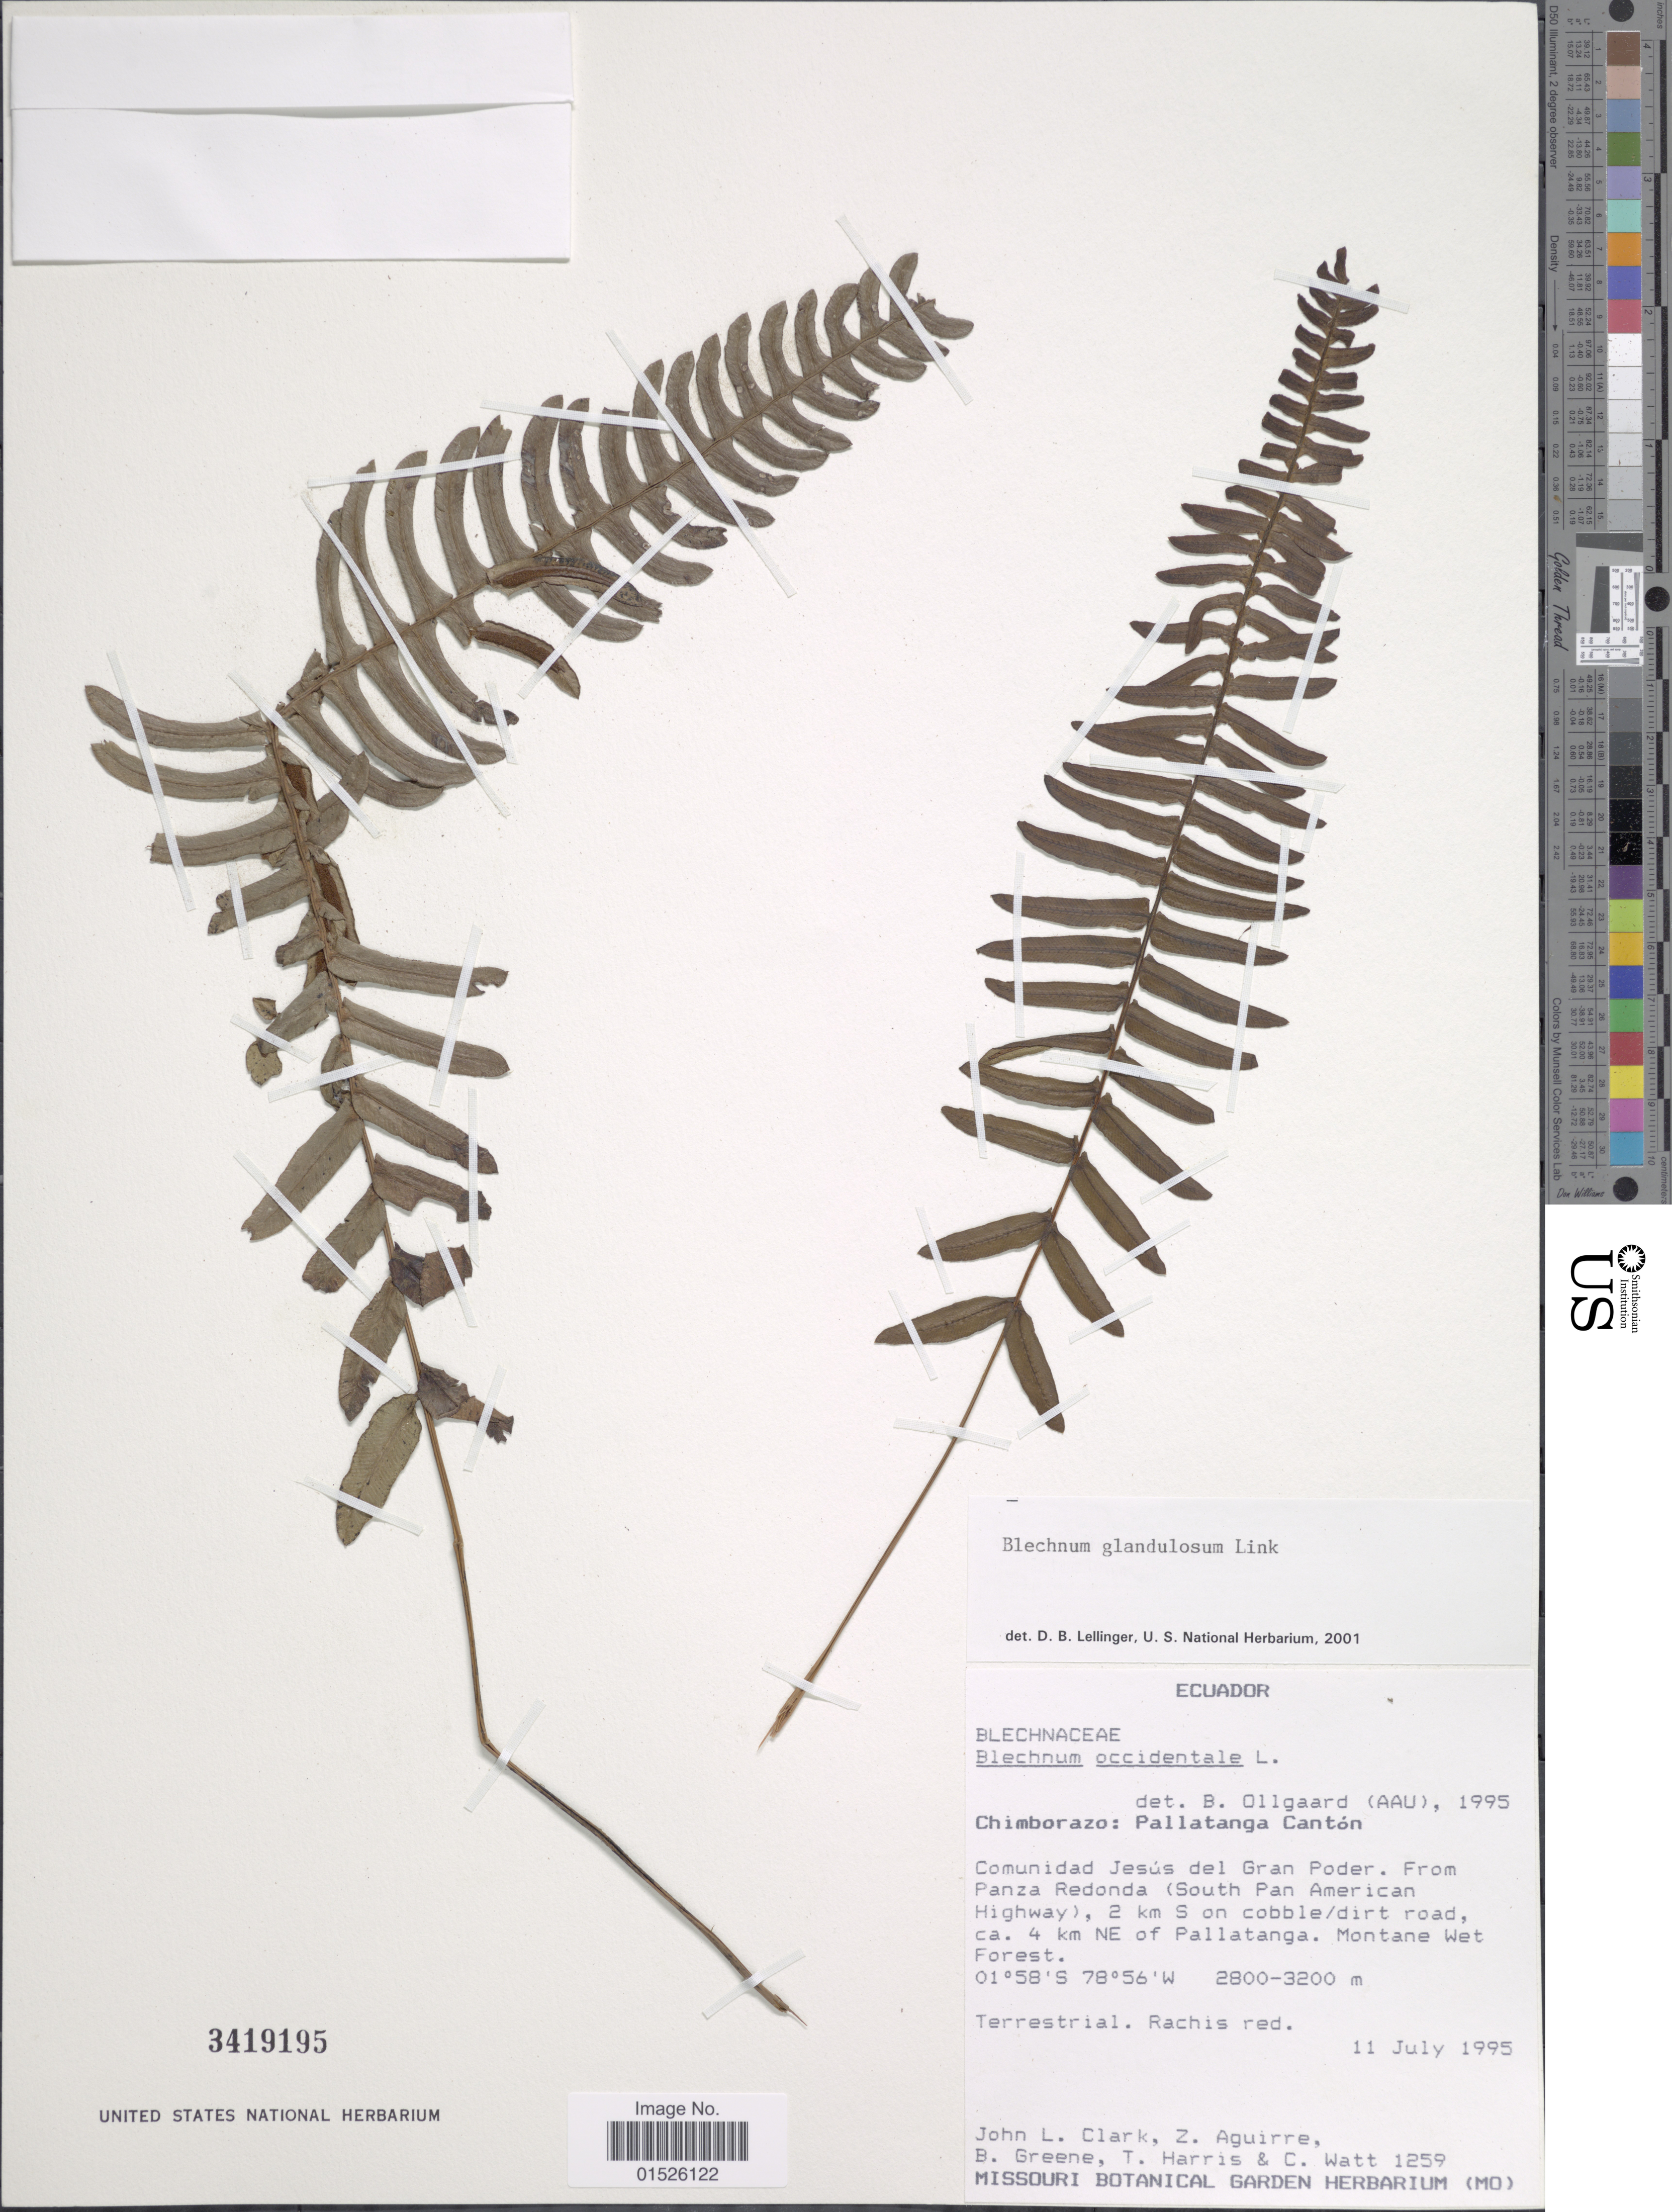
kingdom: Plantae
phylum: Tracheophyta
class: Polypodiopsida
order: Polypodiales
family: Blechnaceae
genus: Blechnum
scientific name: Blechnum glandulosum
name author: Link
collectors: J. L. Clark, Z. Aguirre, B. Greene, T. Harris & C. Watt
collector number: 1259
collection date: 1995-07-11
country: Ecuador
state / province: Chimborazo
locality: Ecuador, Chimborazo: Pallantanga Canton. Comunidad Jesus del Gran Poder. From Panza Redonda (South Pan American Highway), 2 km S on cobble/dirt road, ca. 4 km NE of Pallantanga.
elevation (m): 2800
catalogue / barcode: US 3419195